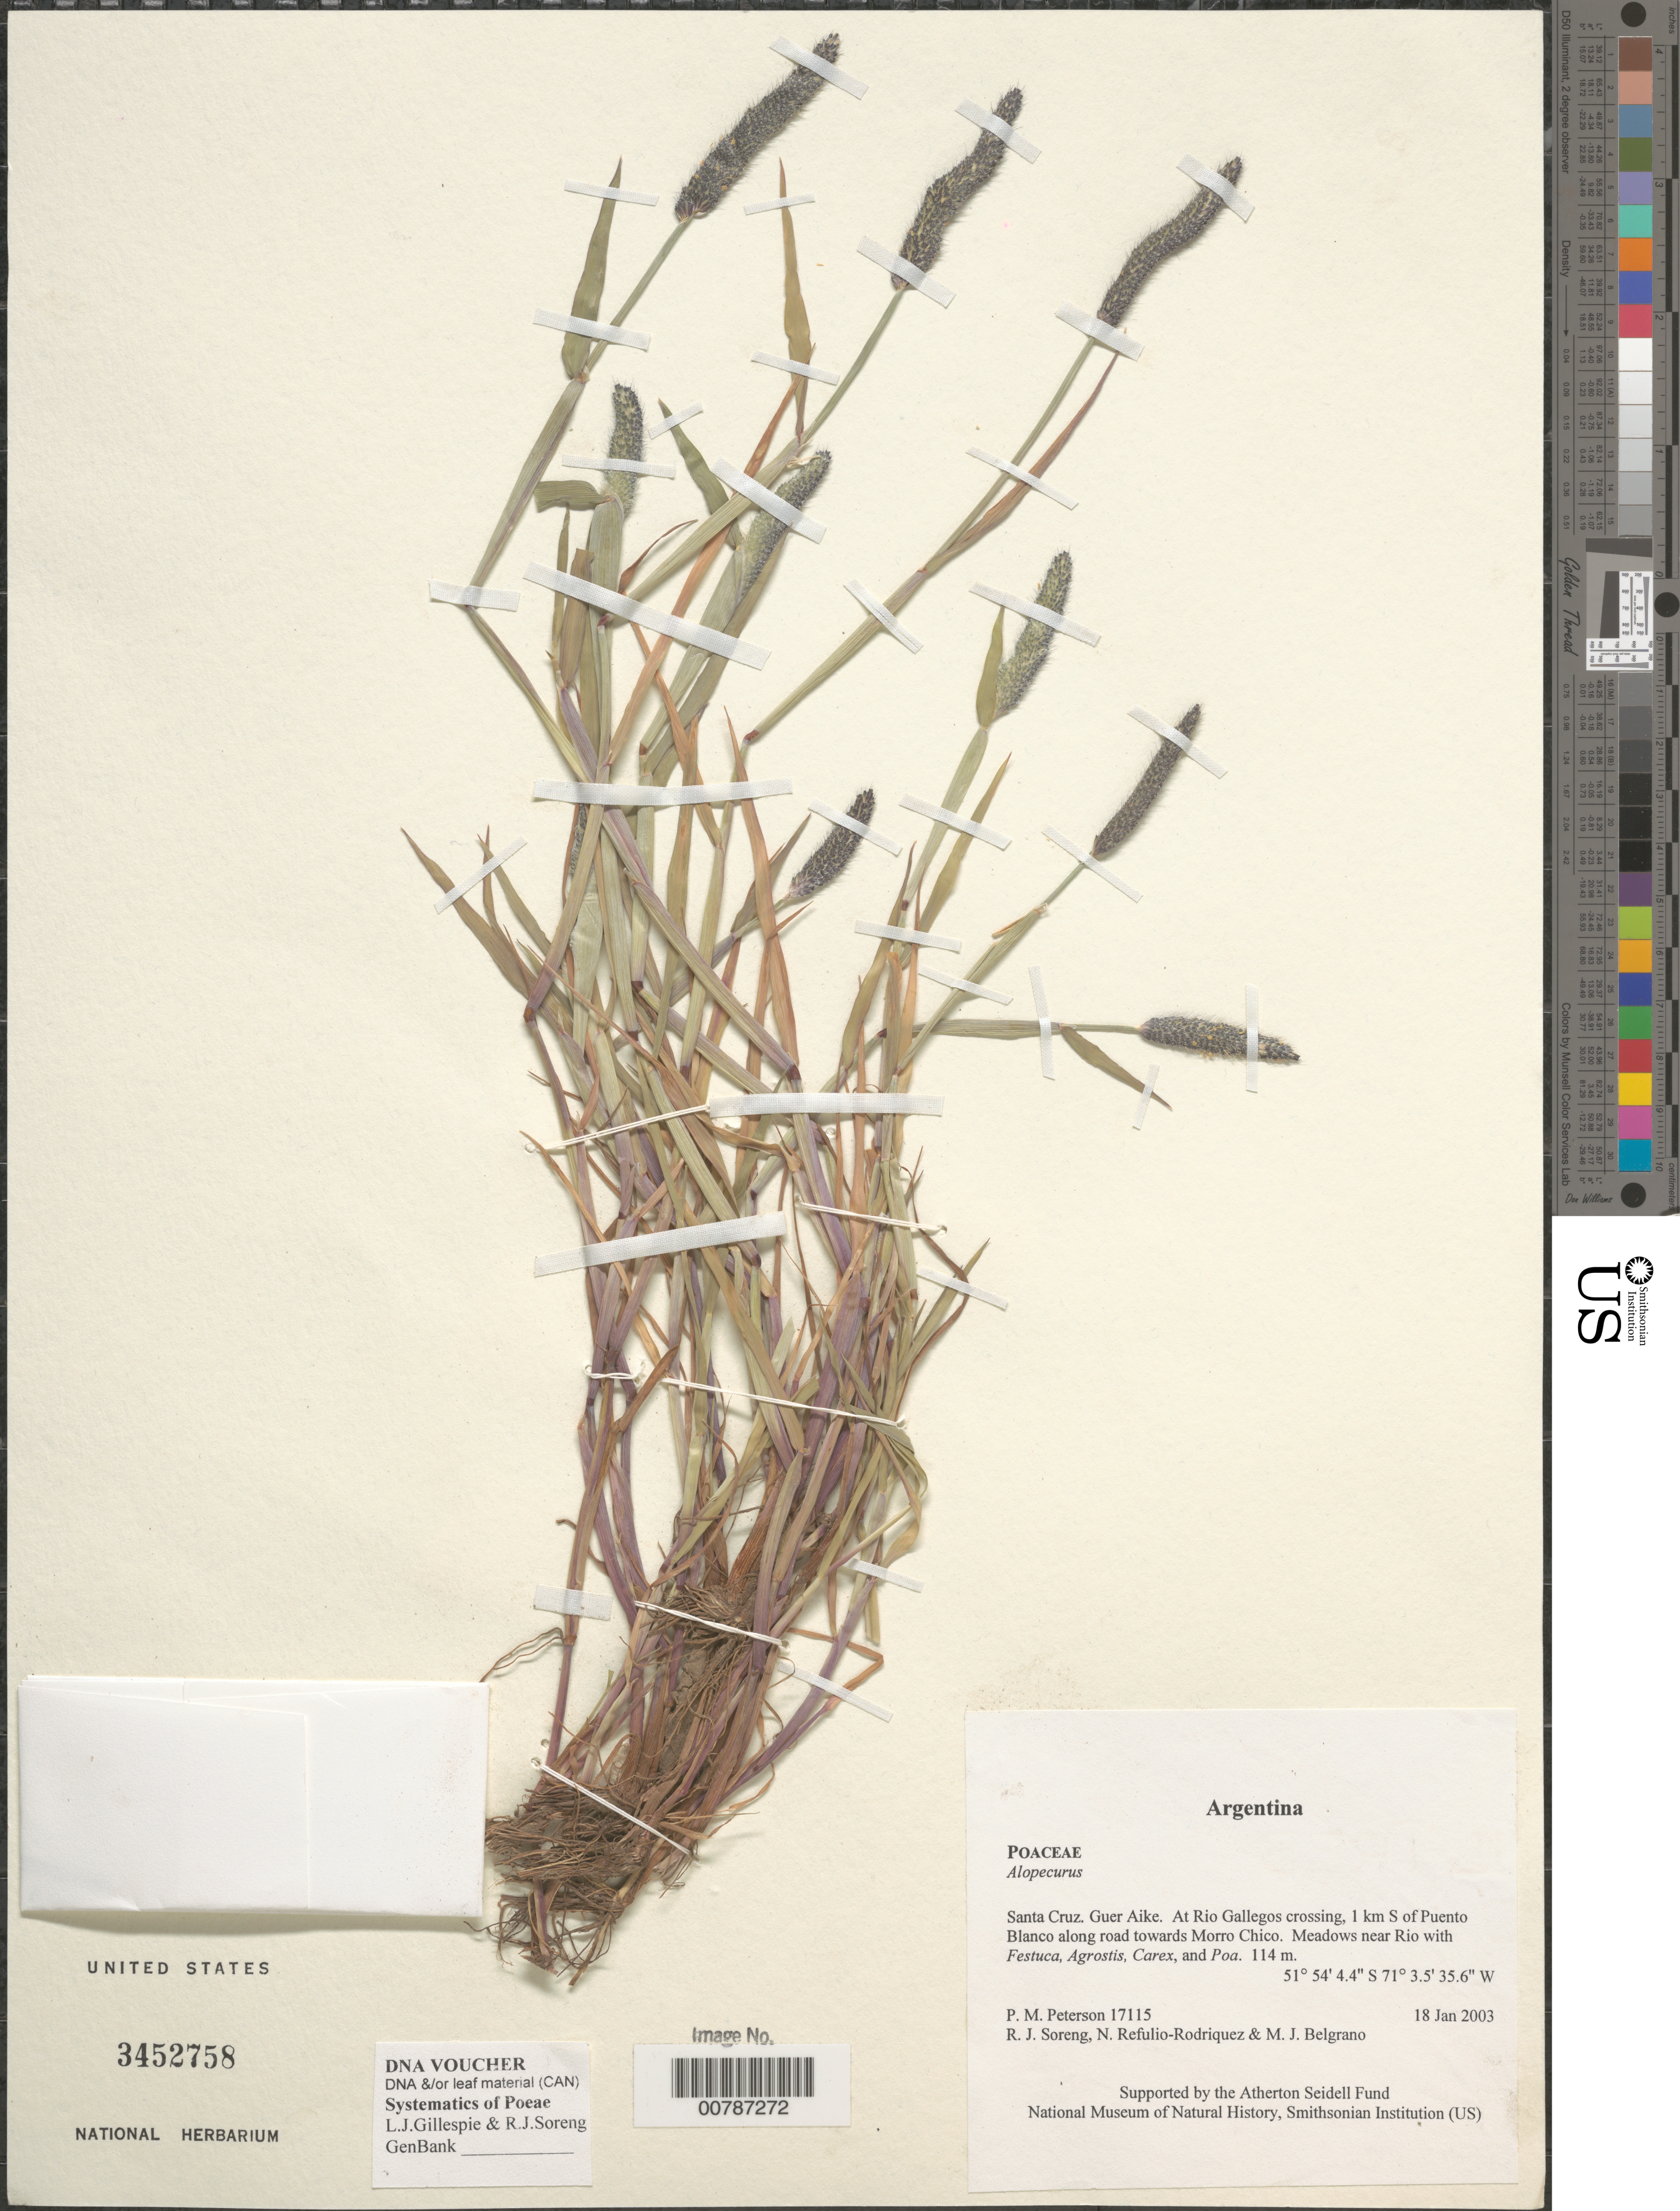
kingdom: Plantae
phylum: Tracheophyta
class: Liliopsida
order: Poales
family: Poaceae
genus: Alopecurus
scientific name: Alopecurus aequalis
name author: Sobol.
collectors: P. M. Peterson, R. J. Soreng, N. Refulio-Rodríguez & M. Belgrano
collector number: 17115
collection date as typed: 18 Jan 2003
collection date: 2003-01-18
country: Argentina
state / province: Santa Cruz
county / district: Guer Aike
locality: At Rio Gallegos crossing, 1 km S of Puento Blanco along road towards Morro Chico. Meadows near Rio with Festuca, Agrostis, Carex, and Poa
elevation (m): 114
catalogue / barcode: US 3452758